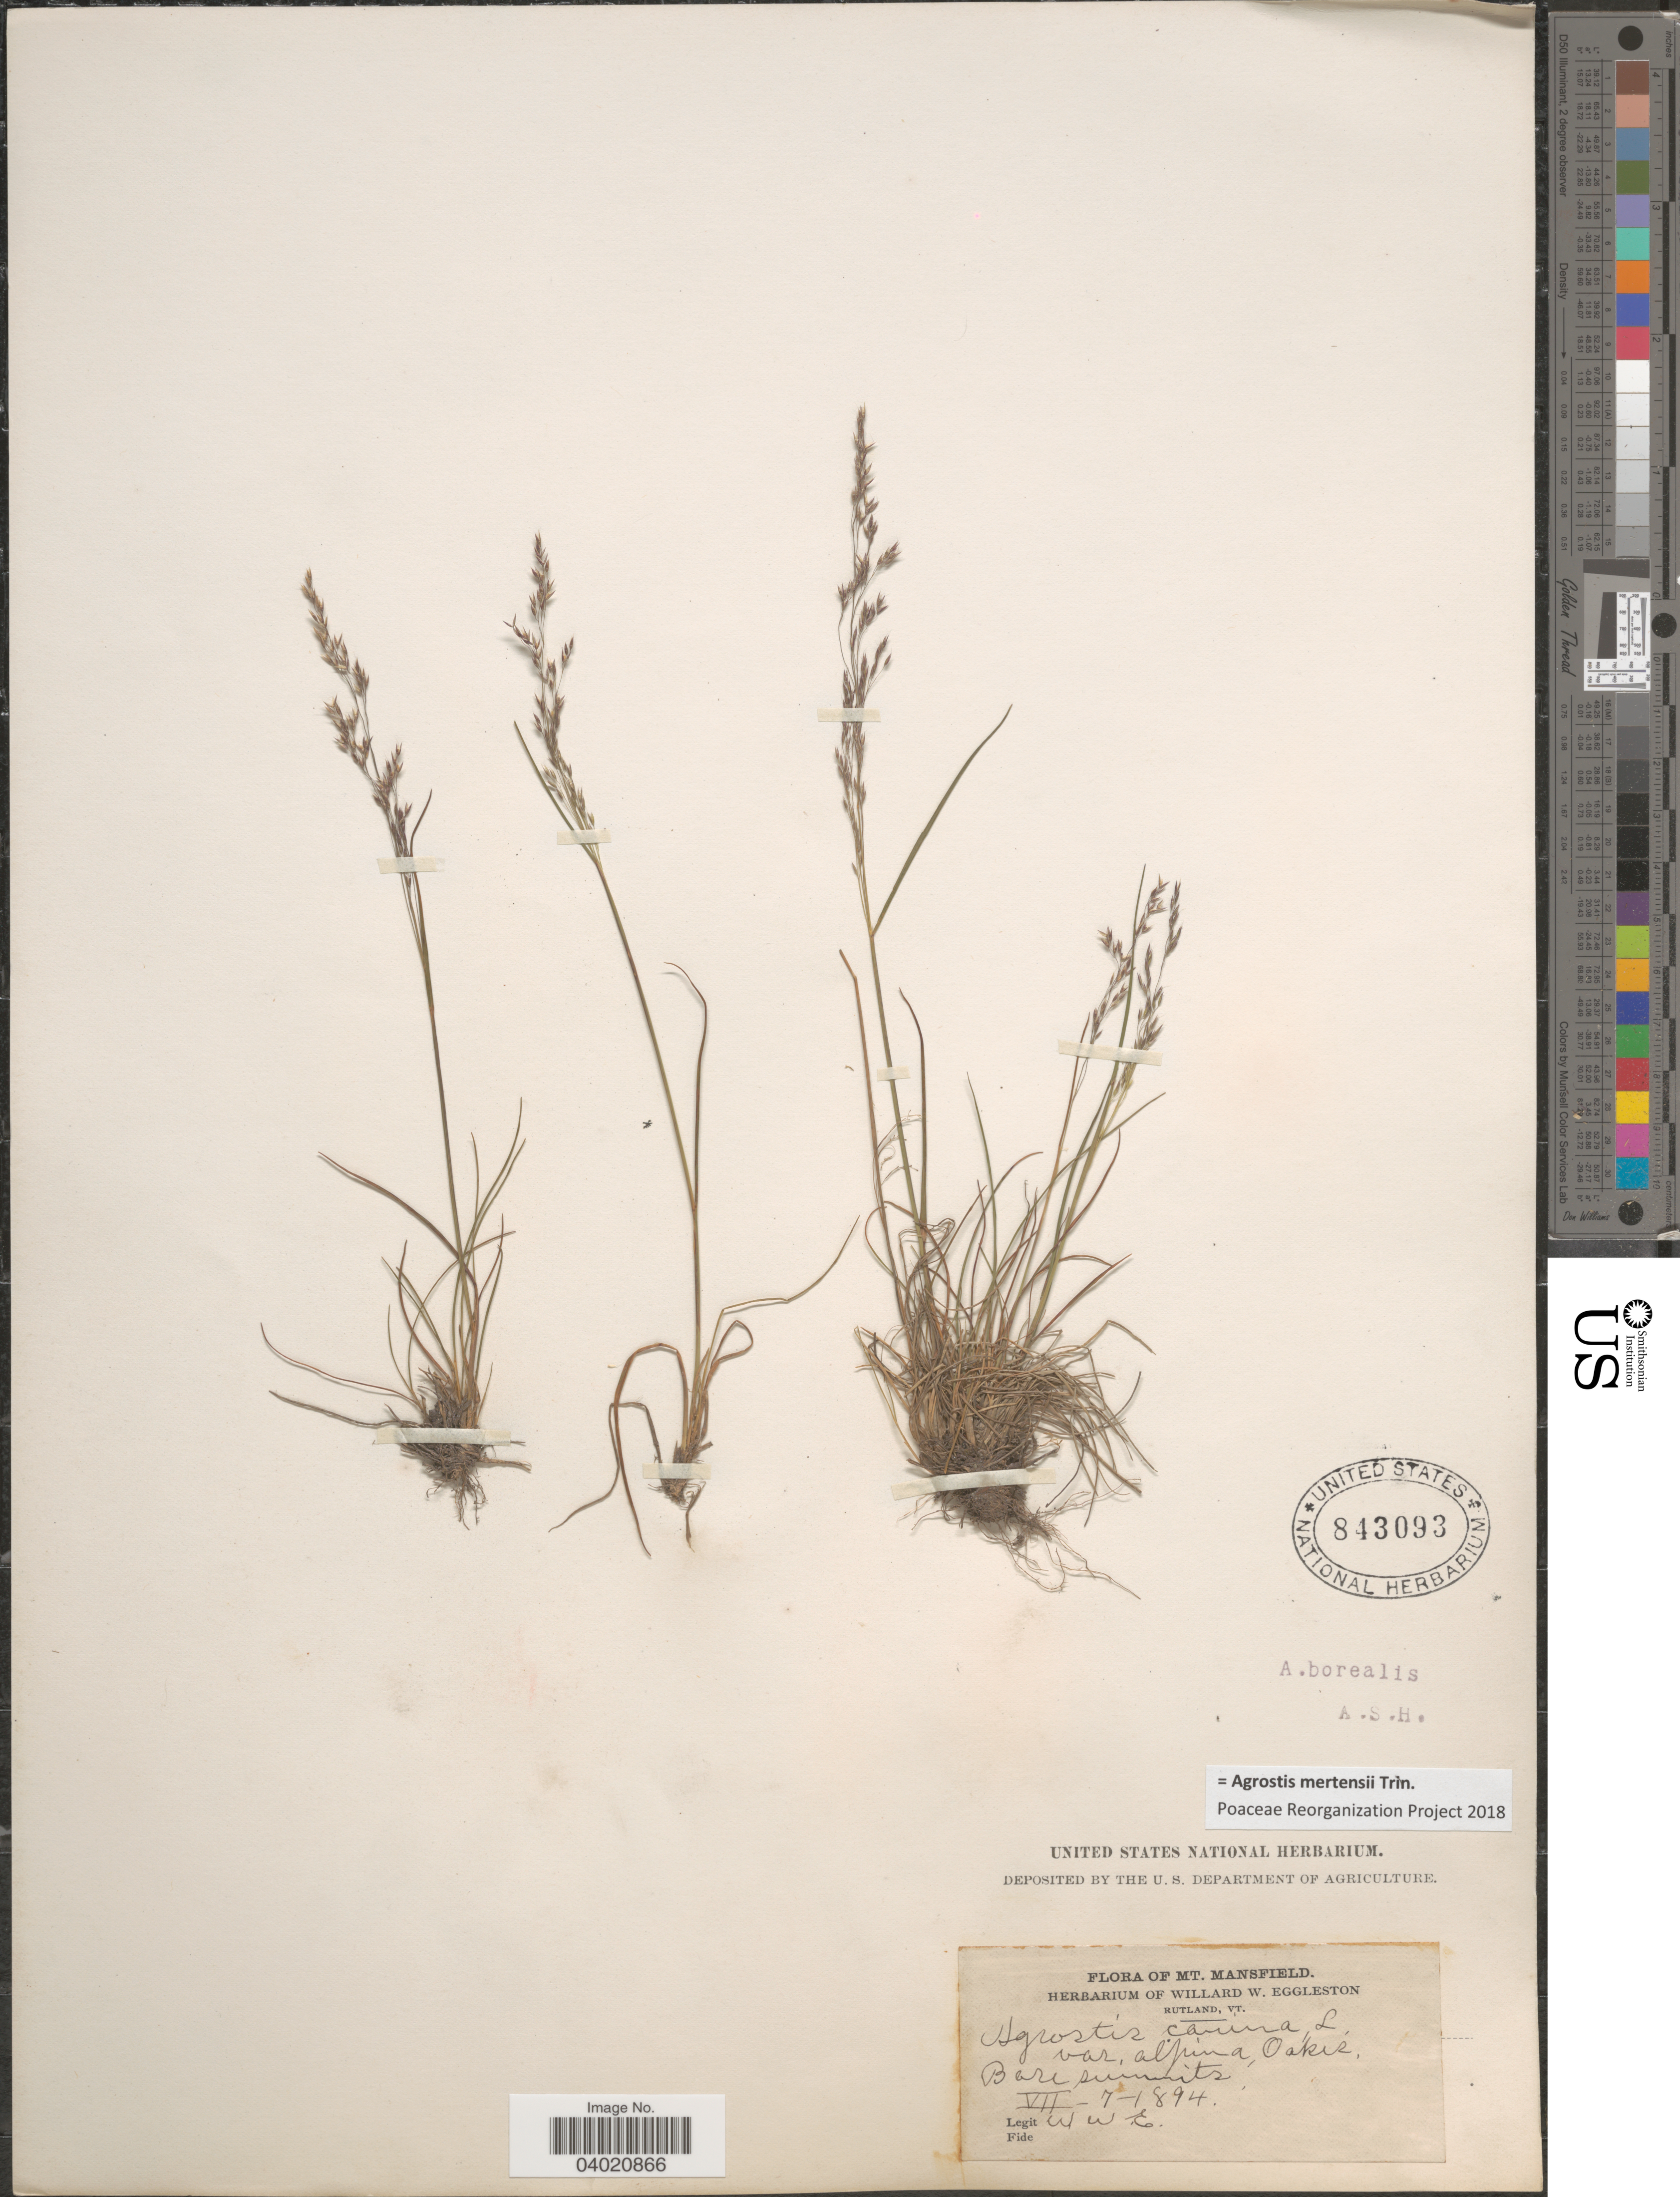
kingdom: Plantae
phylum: Tracheophyta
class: Liliopsida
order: Poales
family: Poaceae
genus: Agrostis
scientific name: Agrostis mertensii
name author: Trin.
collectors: W. W. Eggleston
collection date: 1894-07-07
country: United States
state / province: Vermont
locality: Mt. Mansfield. Bare Summits.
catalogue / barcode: US 843093